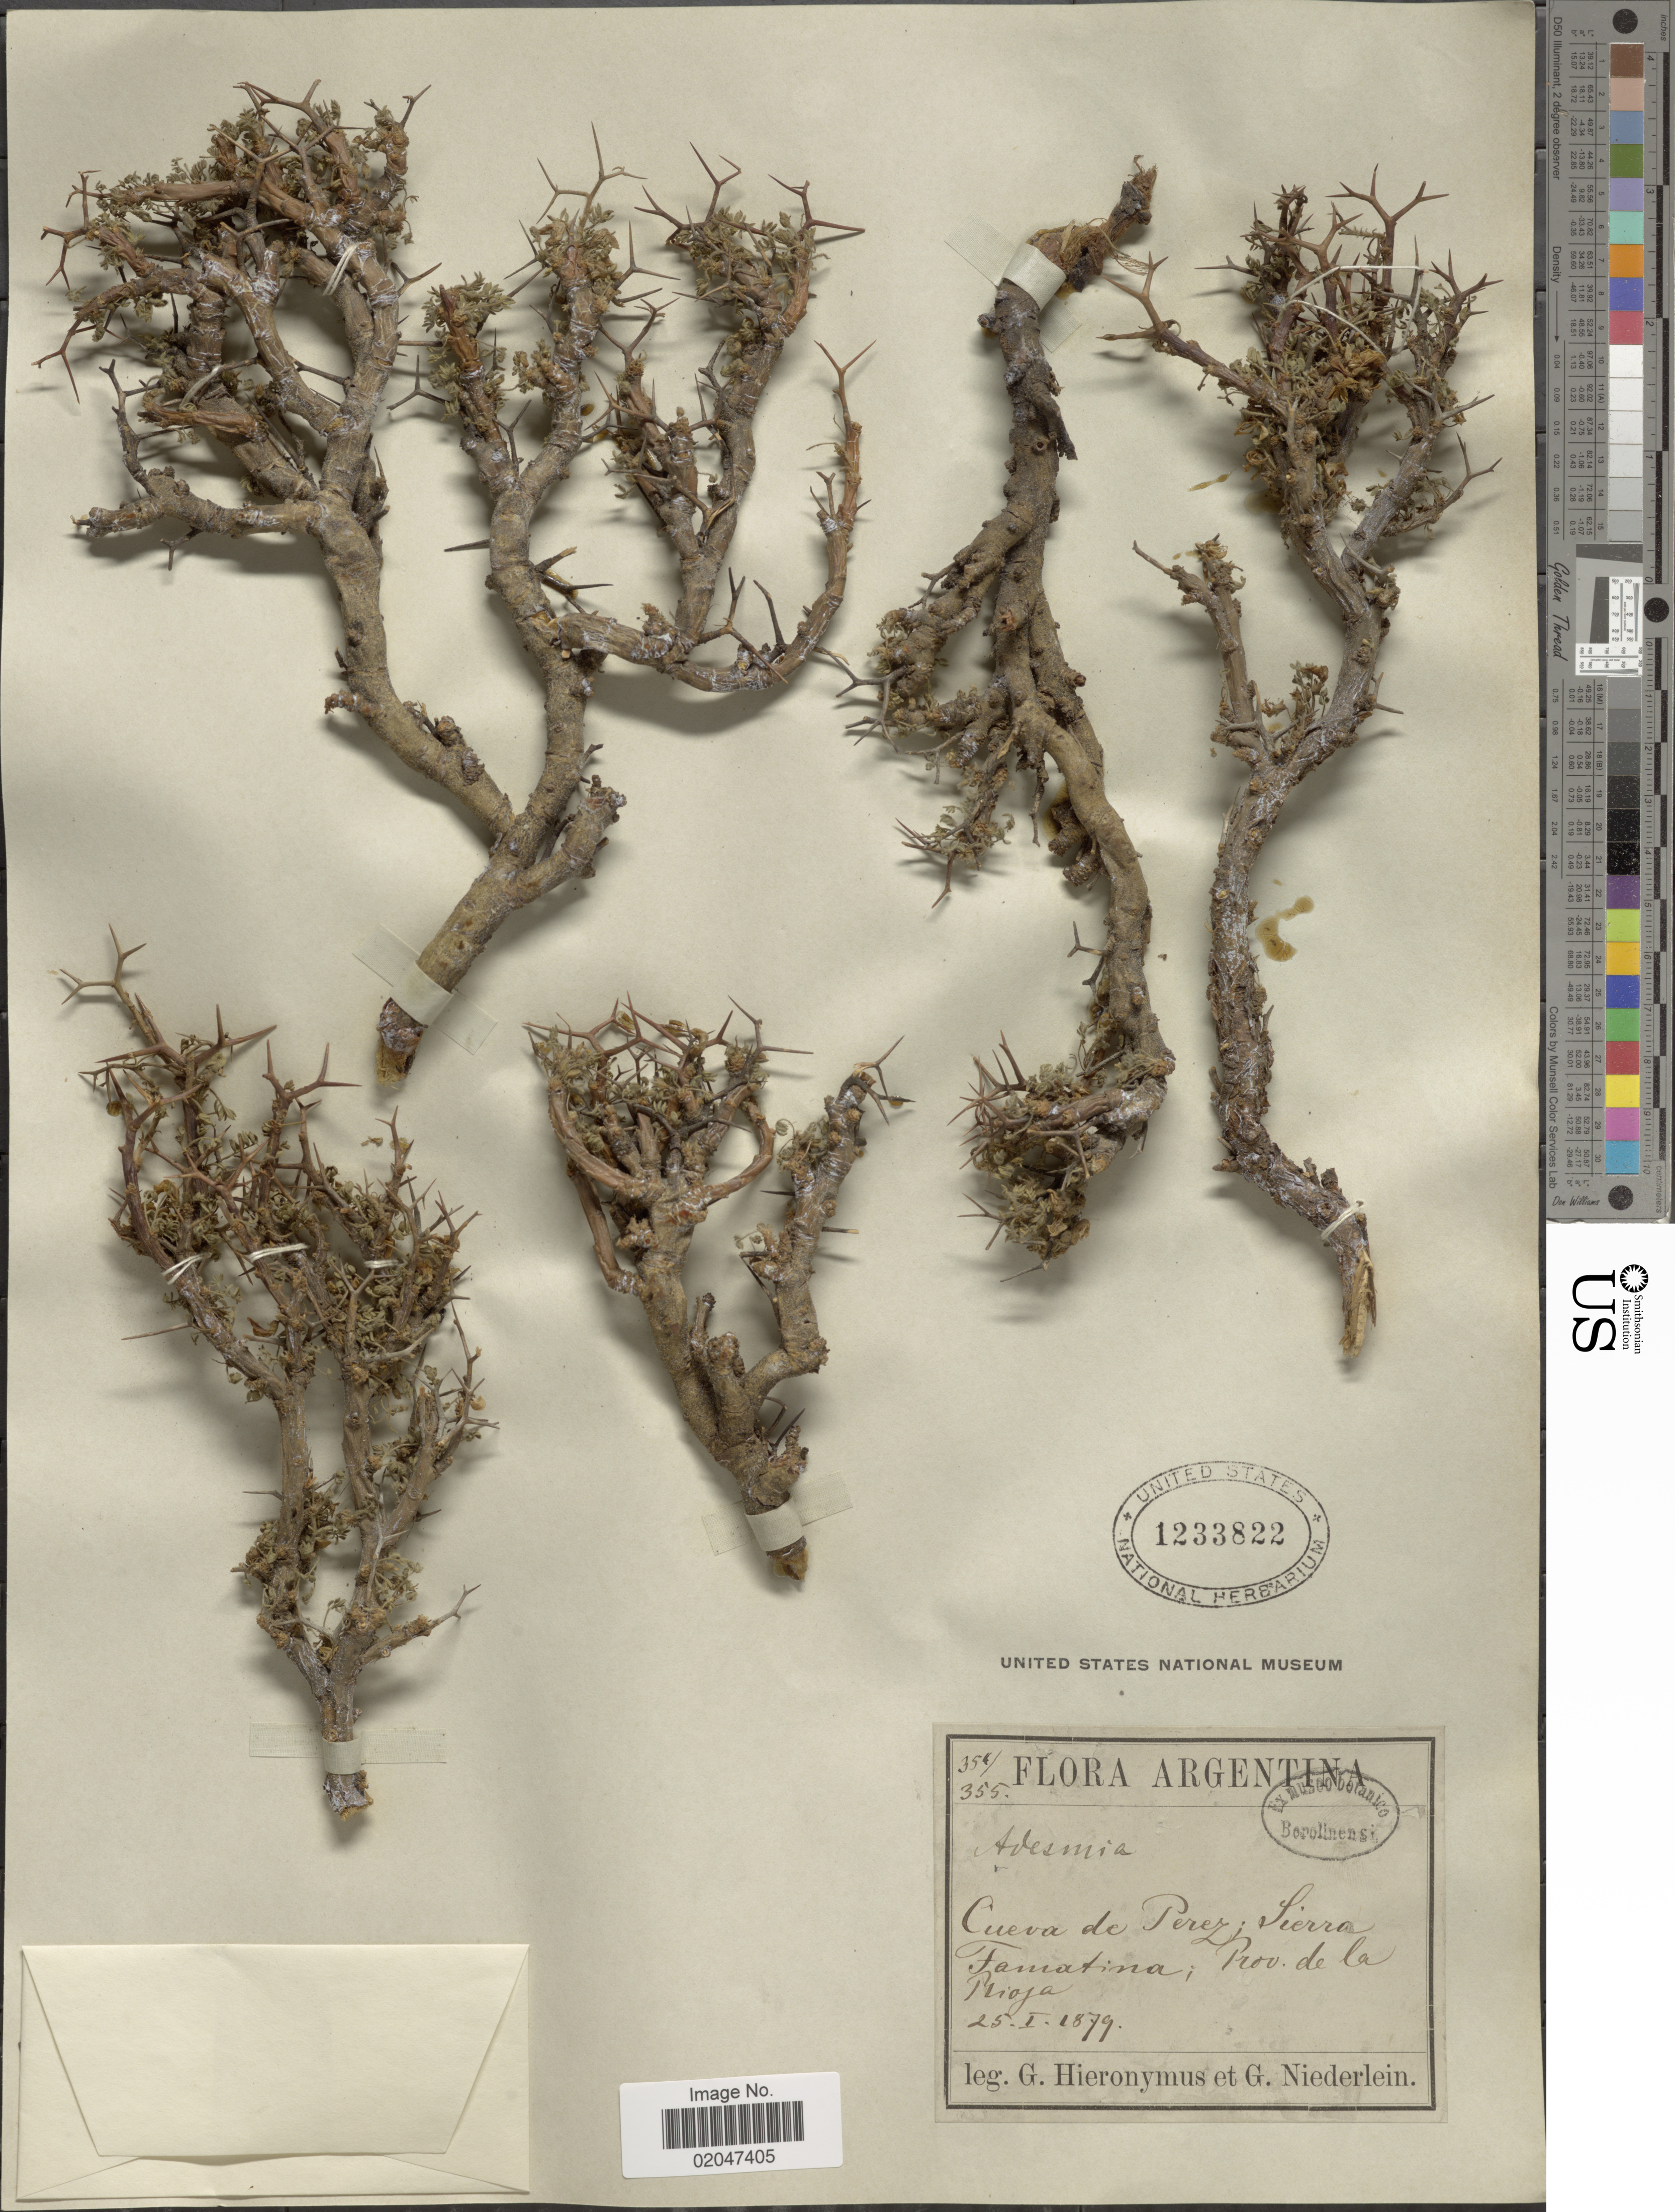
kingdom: Plantae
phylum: Tracheophyta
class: Magnoliopsida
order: Fabales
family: Fabaceae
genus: Adesmia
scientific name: Adesmia sp.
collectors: G. H. Hieronymus & G. Niederlein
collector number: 351/355*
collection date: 1879-01-25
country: Argentina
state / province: La Rioja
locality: Cueva de Perez; Sierra Famatina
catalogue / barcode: US 1233822